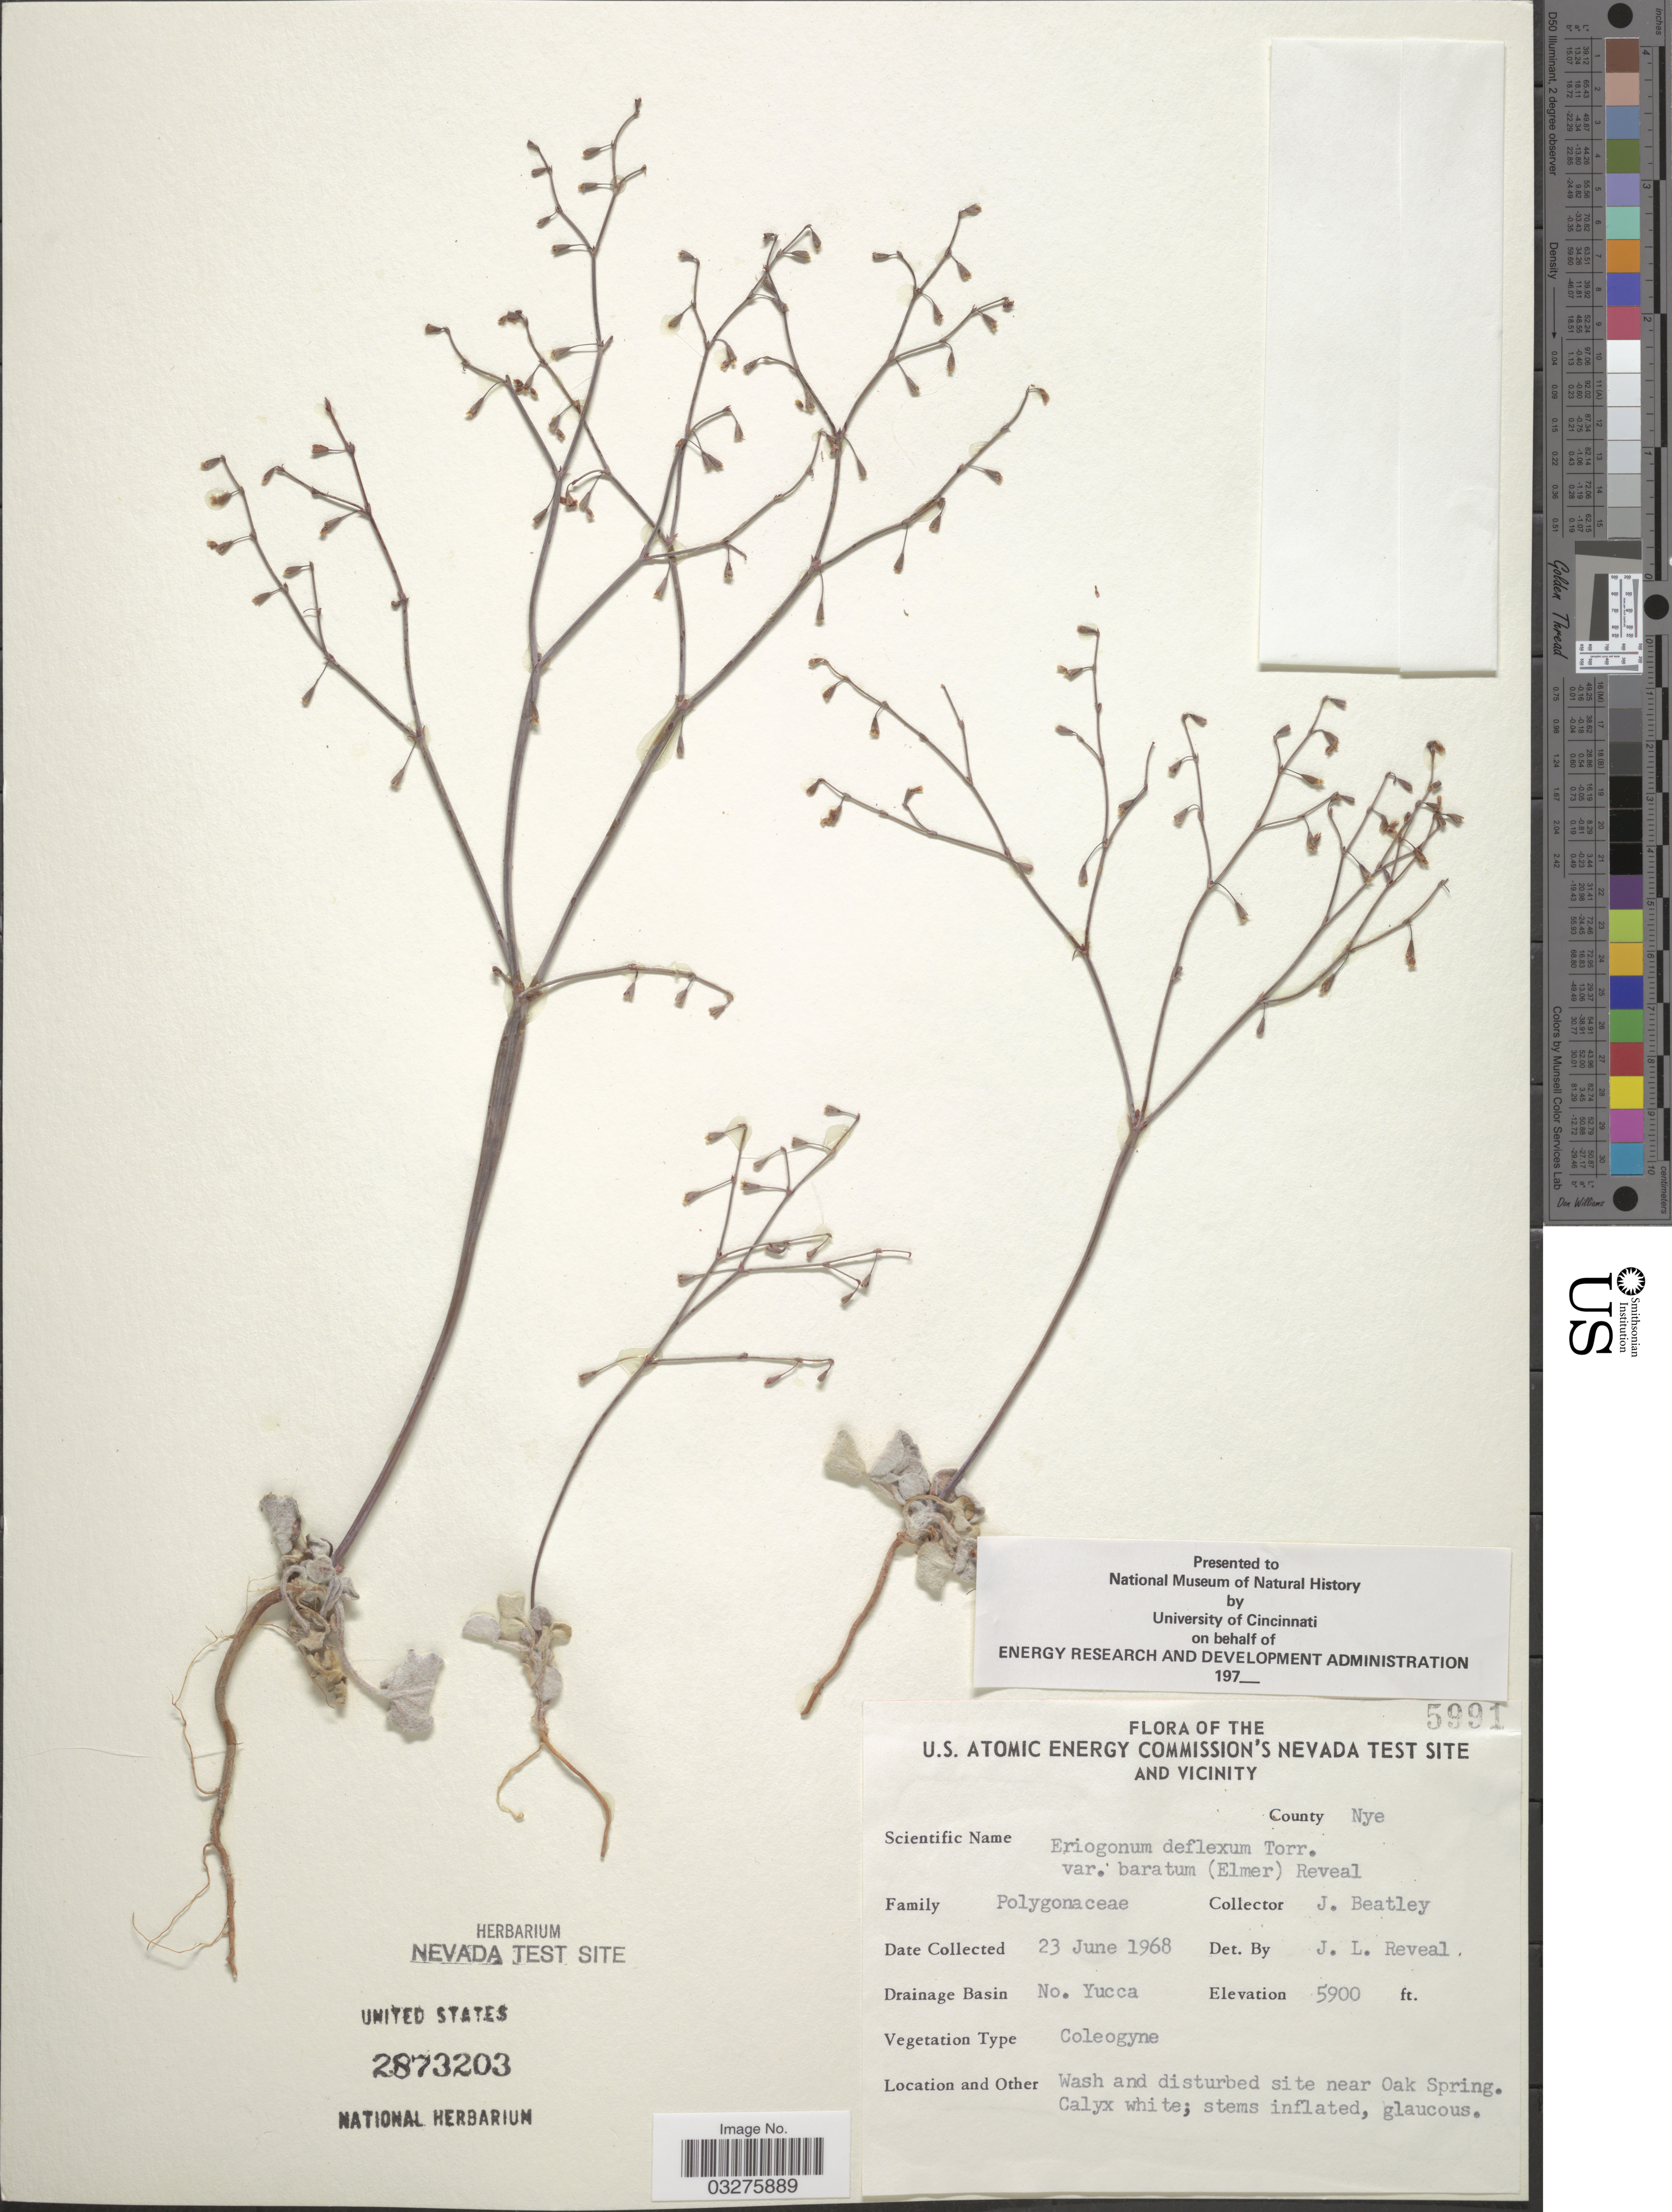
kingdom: Plantae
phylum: Tracheophyta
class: Magnoliopsida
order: Caryophyllales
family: Polygonaceae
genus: Eriogonum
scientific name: Eriogonum deflexum var. baratum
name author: (Elmer) Reveal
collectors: J. C. Beatley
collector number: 5991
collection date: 1968-06-23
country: United States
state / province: Nevada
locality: U.S. Atomic Energy Commission's Nevada test site and vicinity. County Nye. Drainage Basin. No. Yucca. Wash and disturbed site near Oak Spring.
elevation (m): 1798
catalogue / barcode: US 2873203